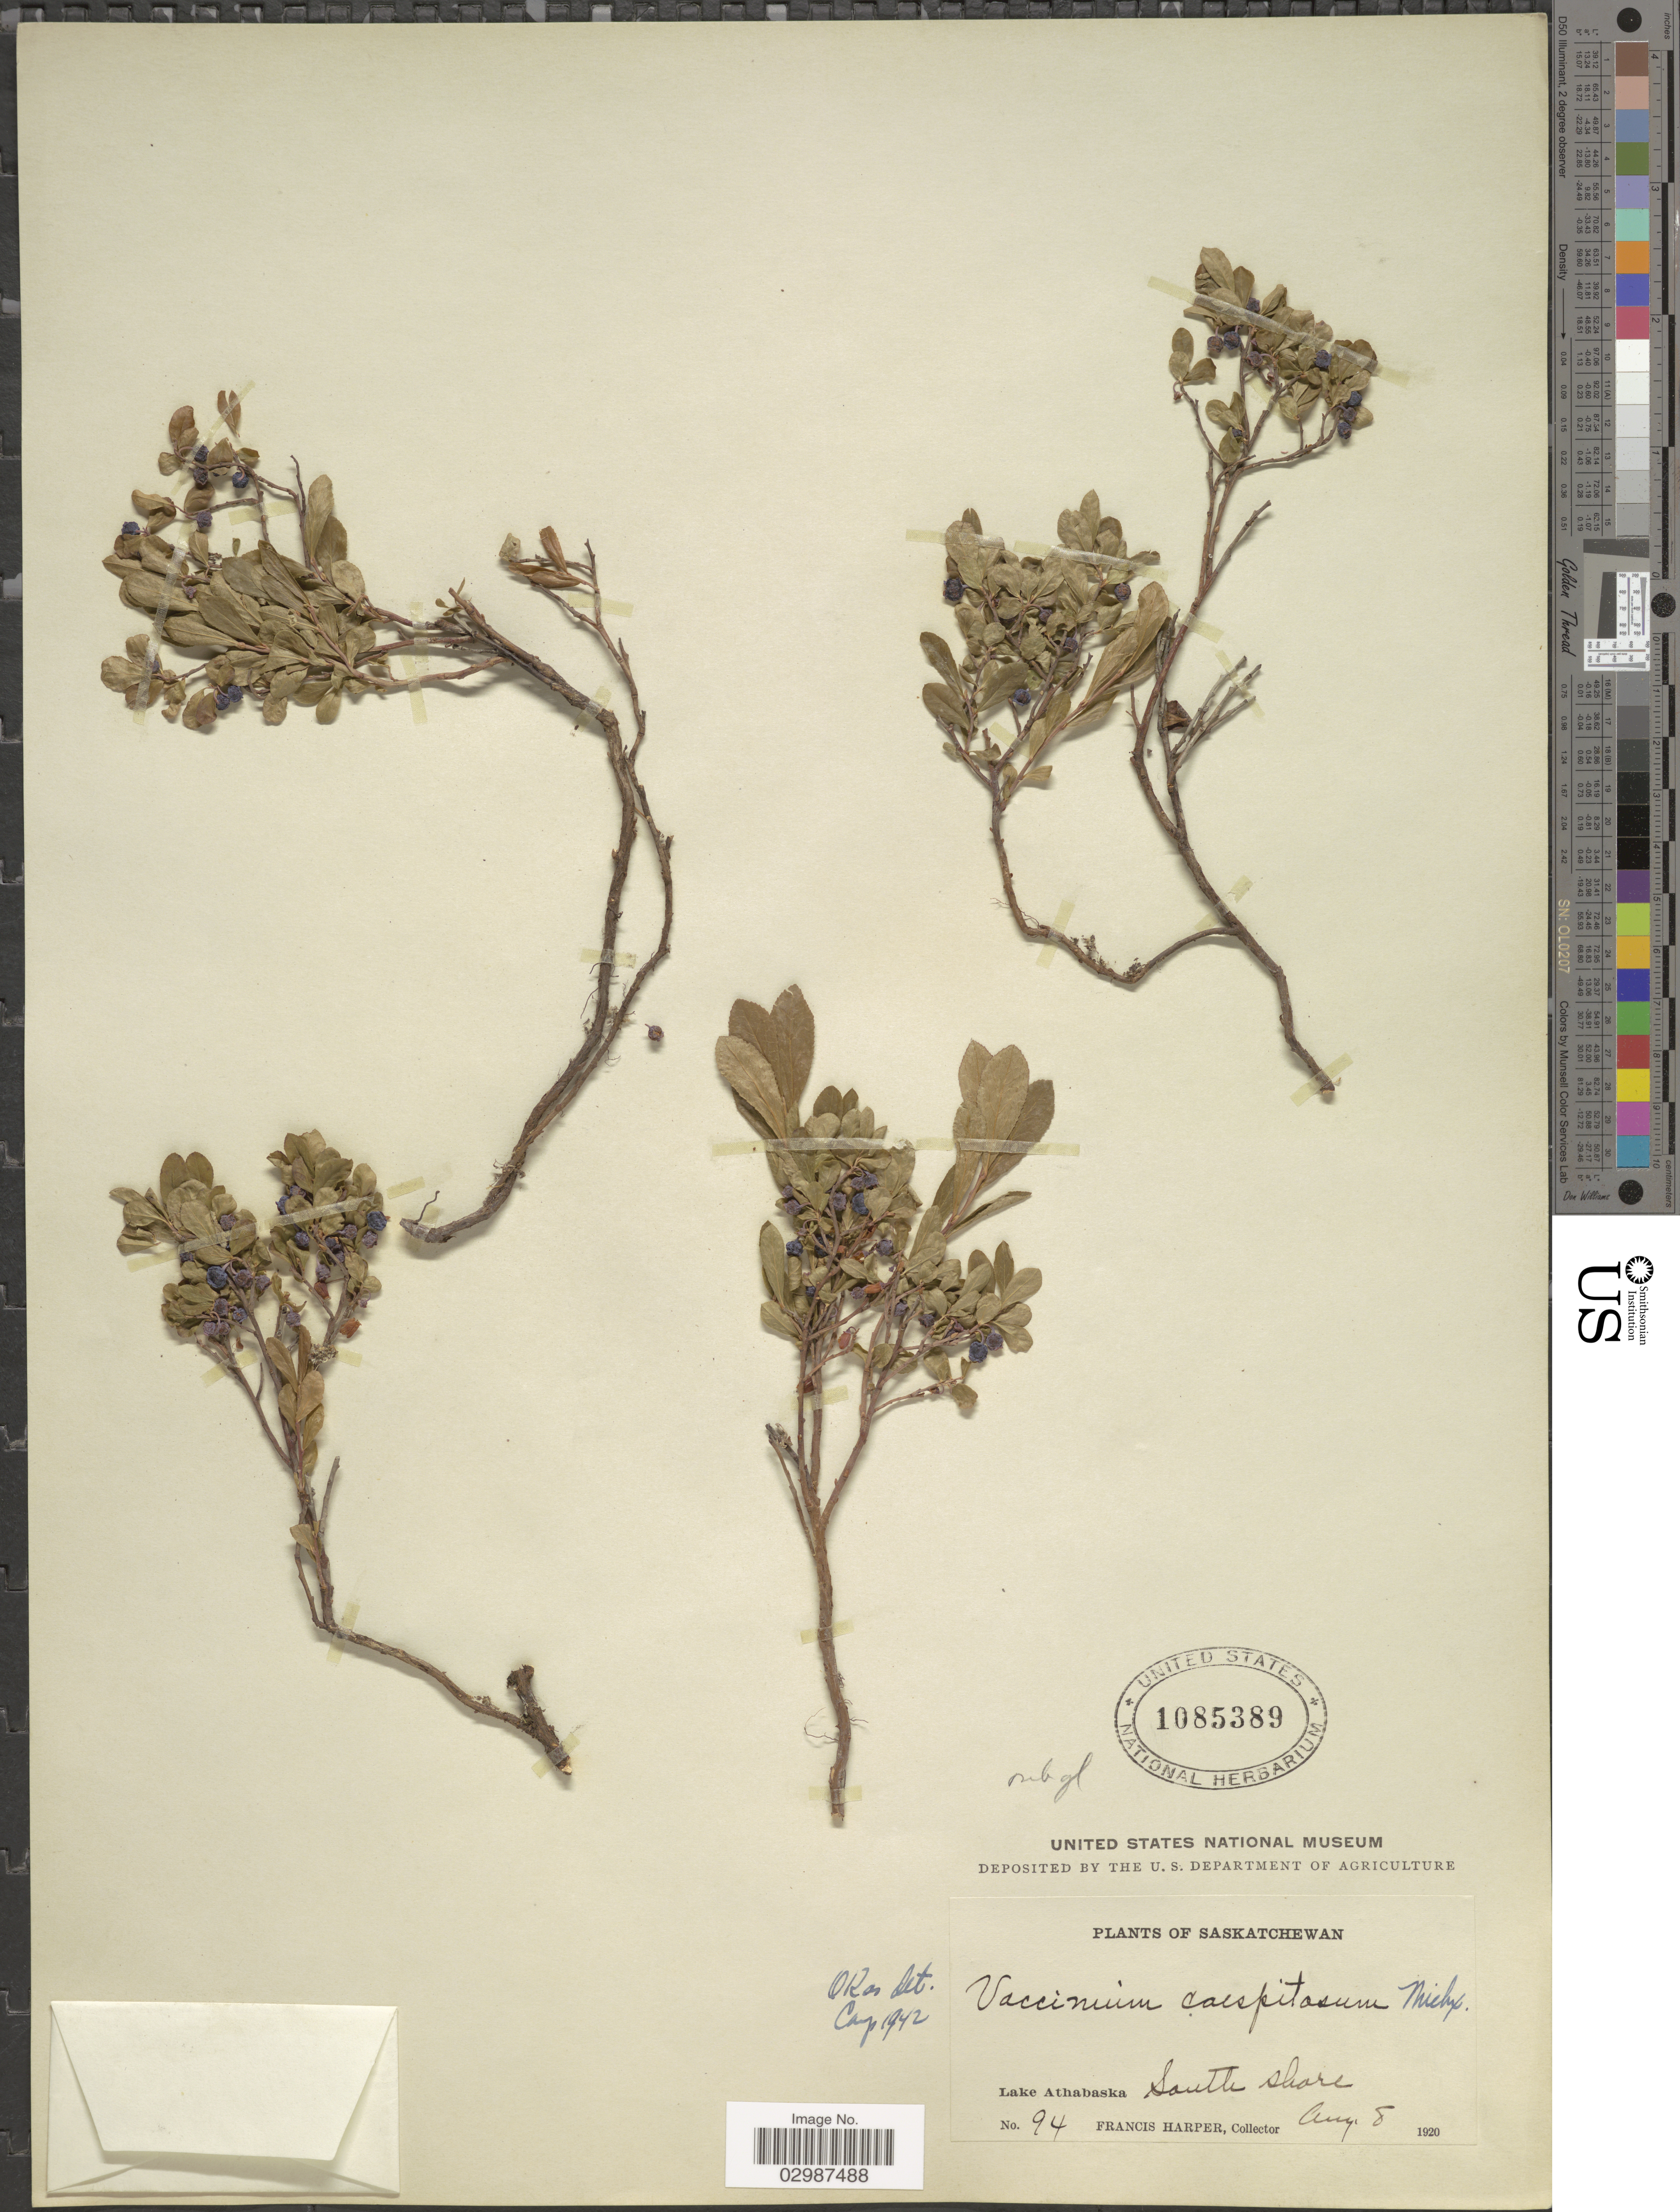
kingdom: Plantae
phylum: Tracheophyta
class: Magnoliopsida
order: Ericales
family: Ericaceae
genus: Vaccinium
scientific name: Vaccinium caespitosum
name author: Michx.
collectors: F. Harper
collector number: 94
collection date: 1920-08-08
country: Canada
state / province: Saskatchewan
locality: Lake Athabaska. South shore.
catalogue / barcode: US 1085389